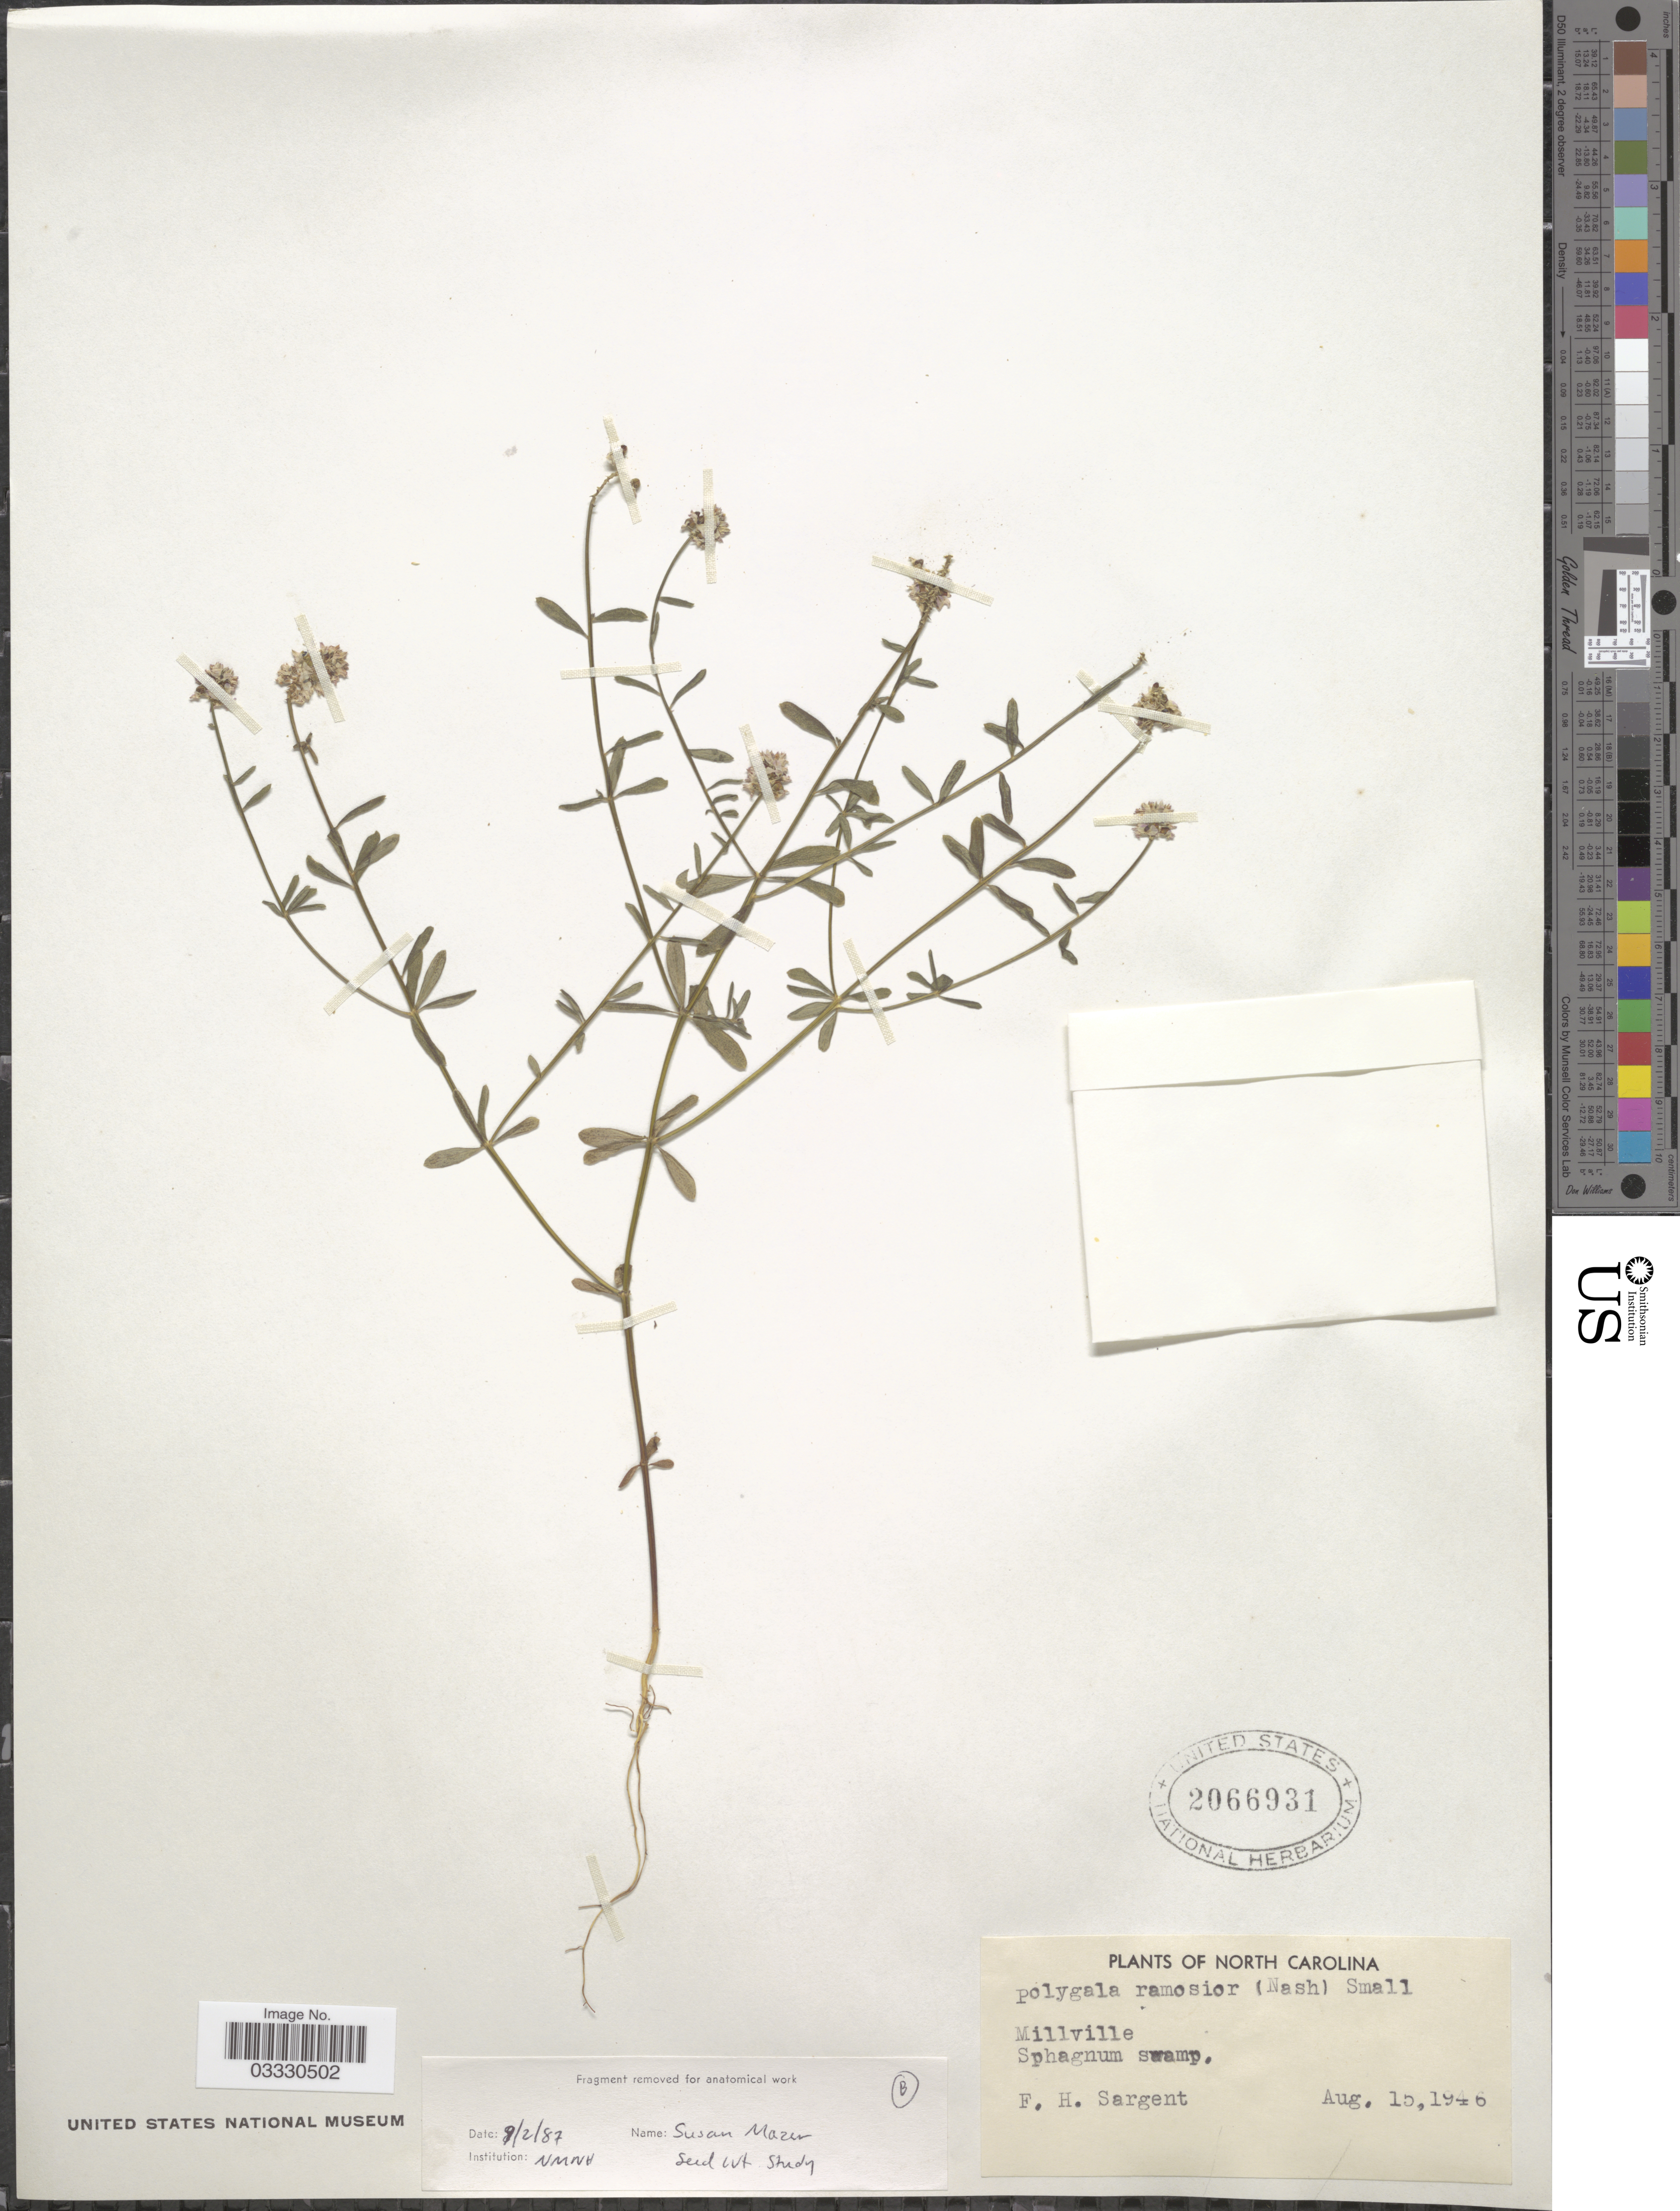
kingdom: Plantae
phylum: Tracheophyta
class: Magnoliopsida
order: Fabales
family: Polygalaceae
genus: Polygala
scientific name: Polygala cruciata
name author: L.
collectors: F. H. Sargent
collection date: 1946-08-15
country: United States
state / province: North Carolina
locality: Millville.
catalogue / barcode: US 2066931